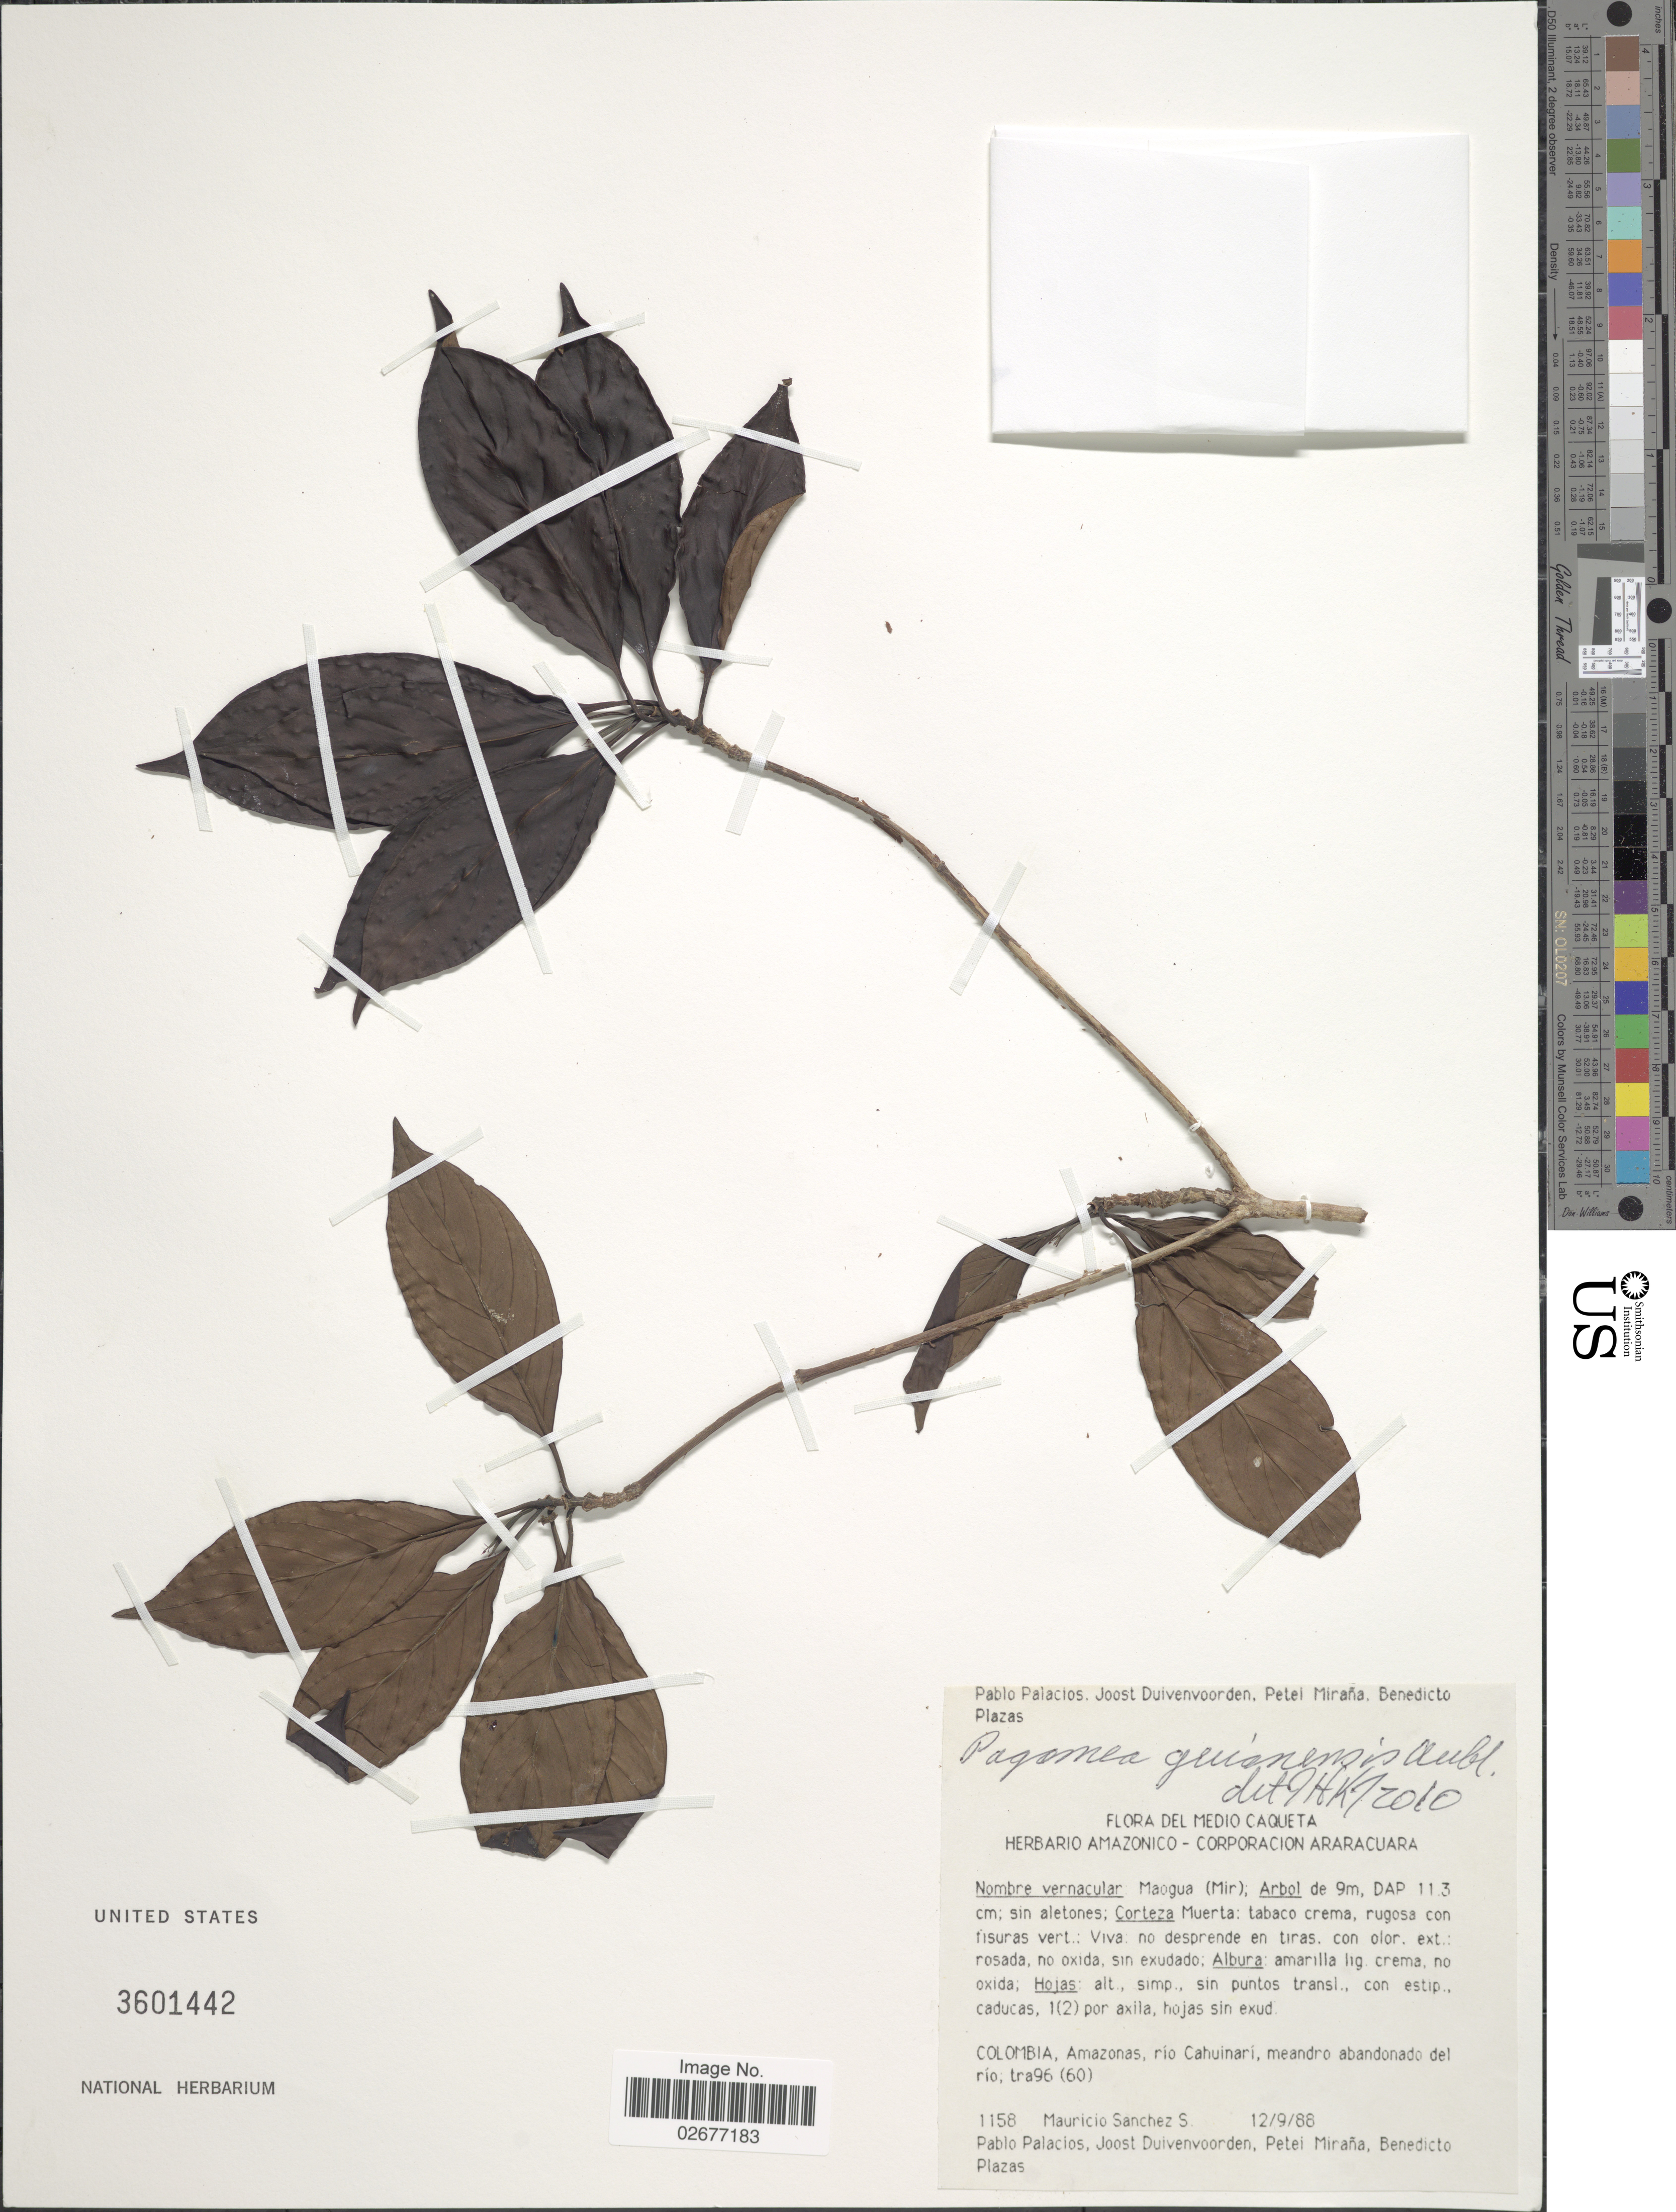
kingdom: Plantae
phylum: Tracheophyta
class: Magnoliopsida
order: Gentianales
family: Rubiaceae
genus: Pagamea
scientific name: Pagamea guianensis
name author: Aubl.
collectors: M. Sanchez S., P. Palacios, J. Duivenvoorden, P. Miraña & B. Plazas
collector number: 1158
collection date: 1988-09-12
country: Colombia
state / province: Amazônas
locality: Medio Caqueta, rio Cahuinari, meandro abandonado del rio, tra96 (60)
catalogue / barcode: US 3601442